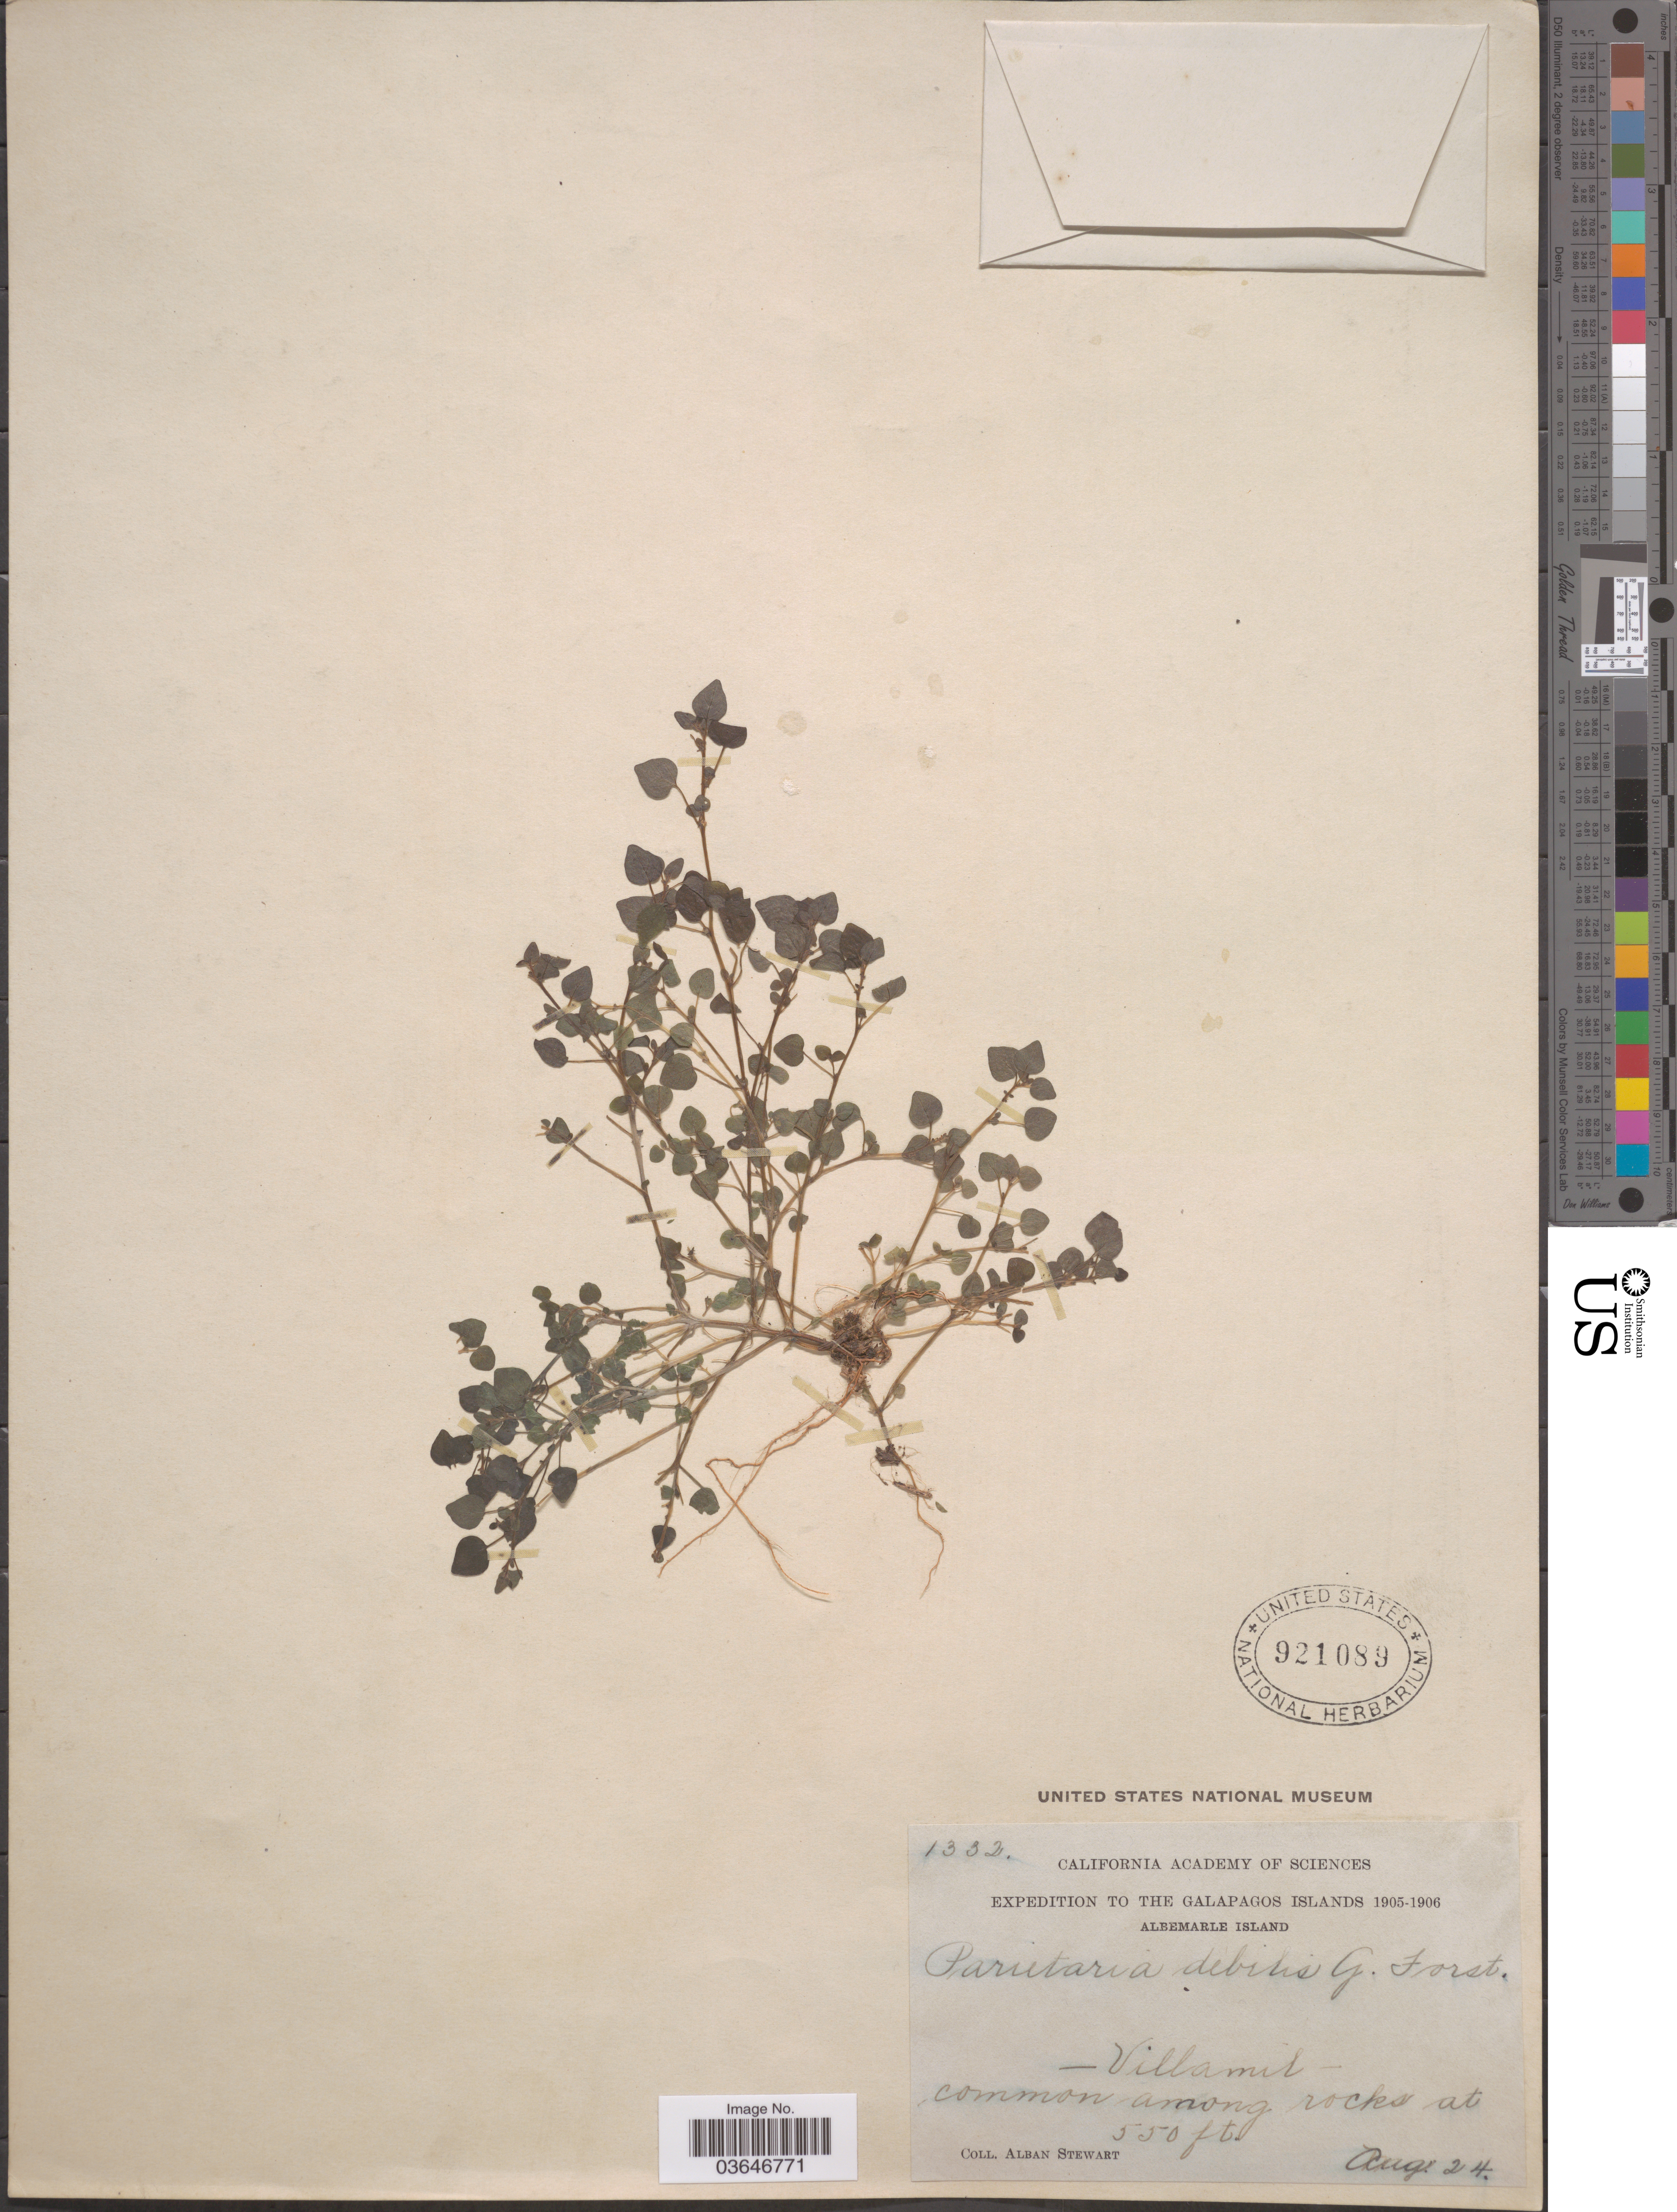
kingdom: Plantae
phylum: Tracheophyta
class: Magnoliopsida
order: Rosales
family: Urticaceae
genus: Parietaria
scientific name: Parietaria debilis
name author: G. Forst.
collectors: A. Stewart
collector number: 1332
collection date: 1905-08-24/1906-08-24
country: Ecuador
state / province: Colón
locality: The Galapagos Islands. Albemarle Island. Villamil.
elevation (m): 168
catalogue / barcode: US 921089